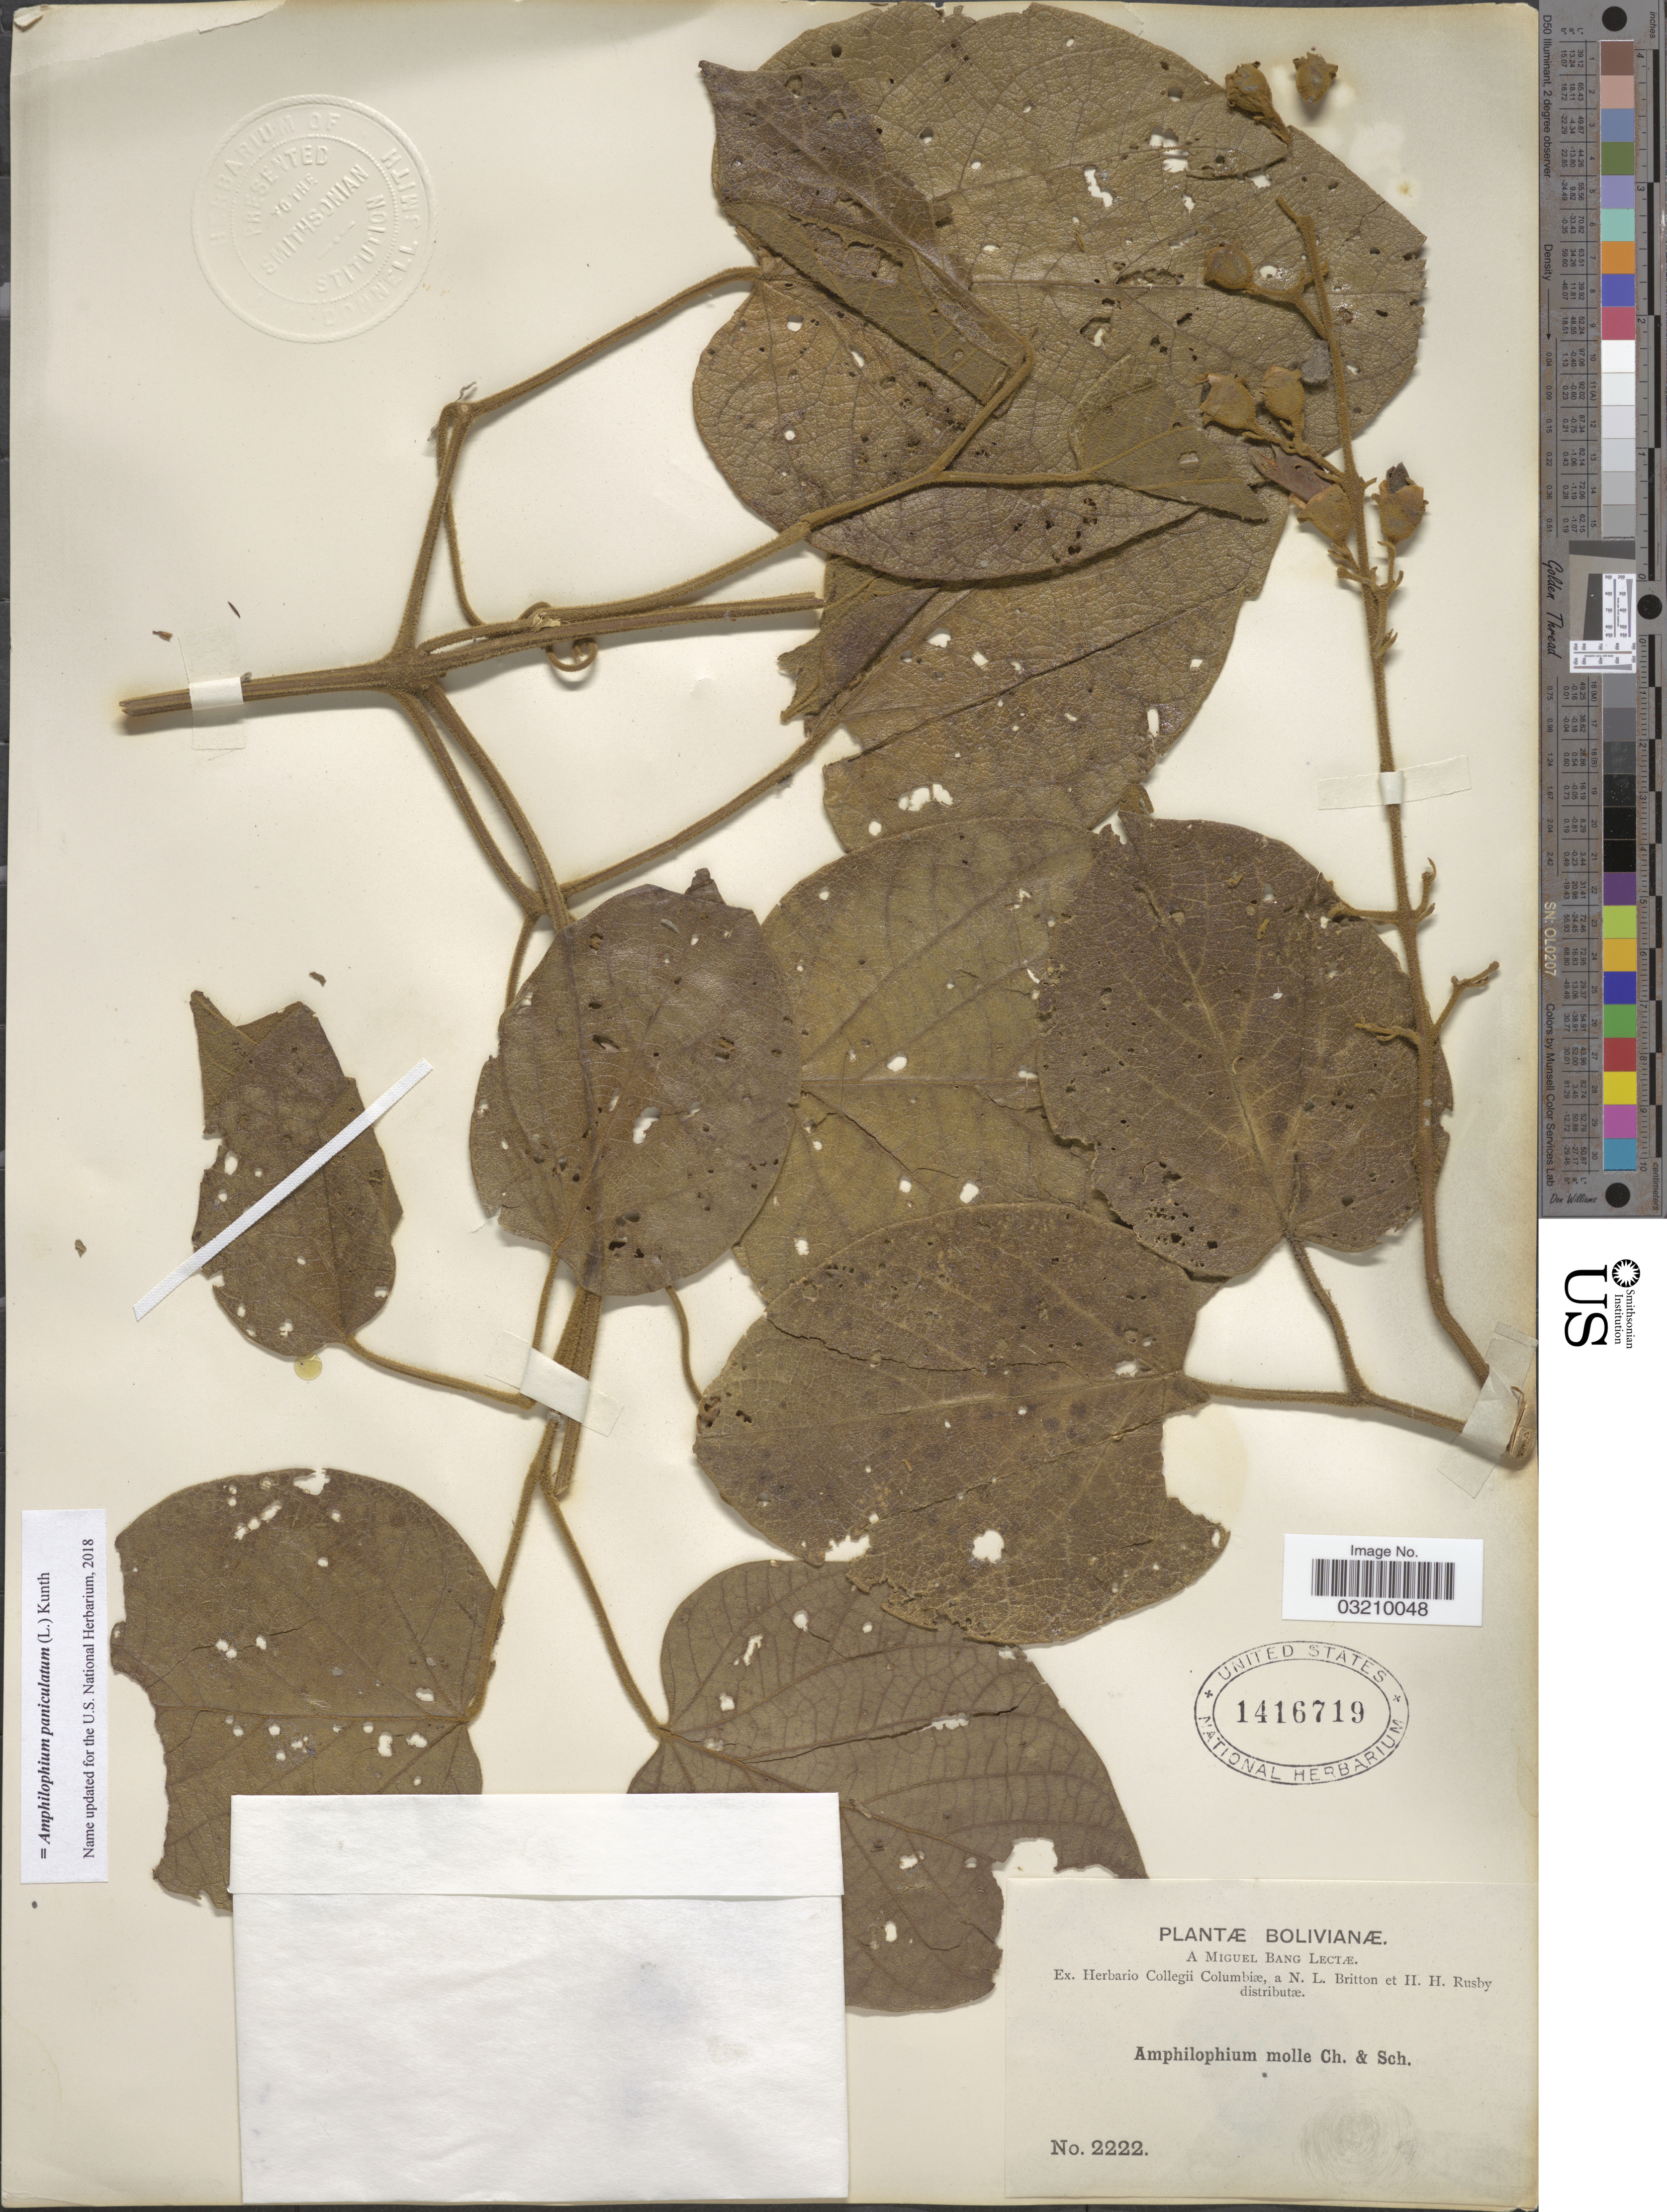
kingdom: Plantae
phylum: Tracheophyta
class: Magnoliopsida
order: Lamiales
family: Bignoniaceae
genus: Amphilophium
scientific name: Amphilophium paniculatum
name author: (L.) Kunth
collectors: M. Bang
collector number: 2222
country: Bolivia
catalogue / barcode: US 1416719